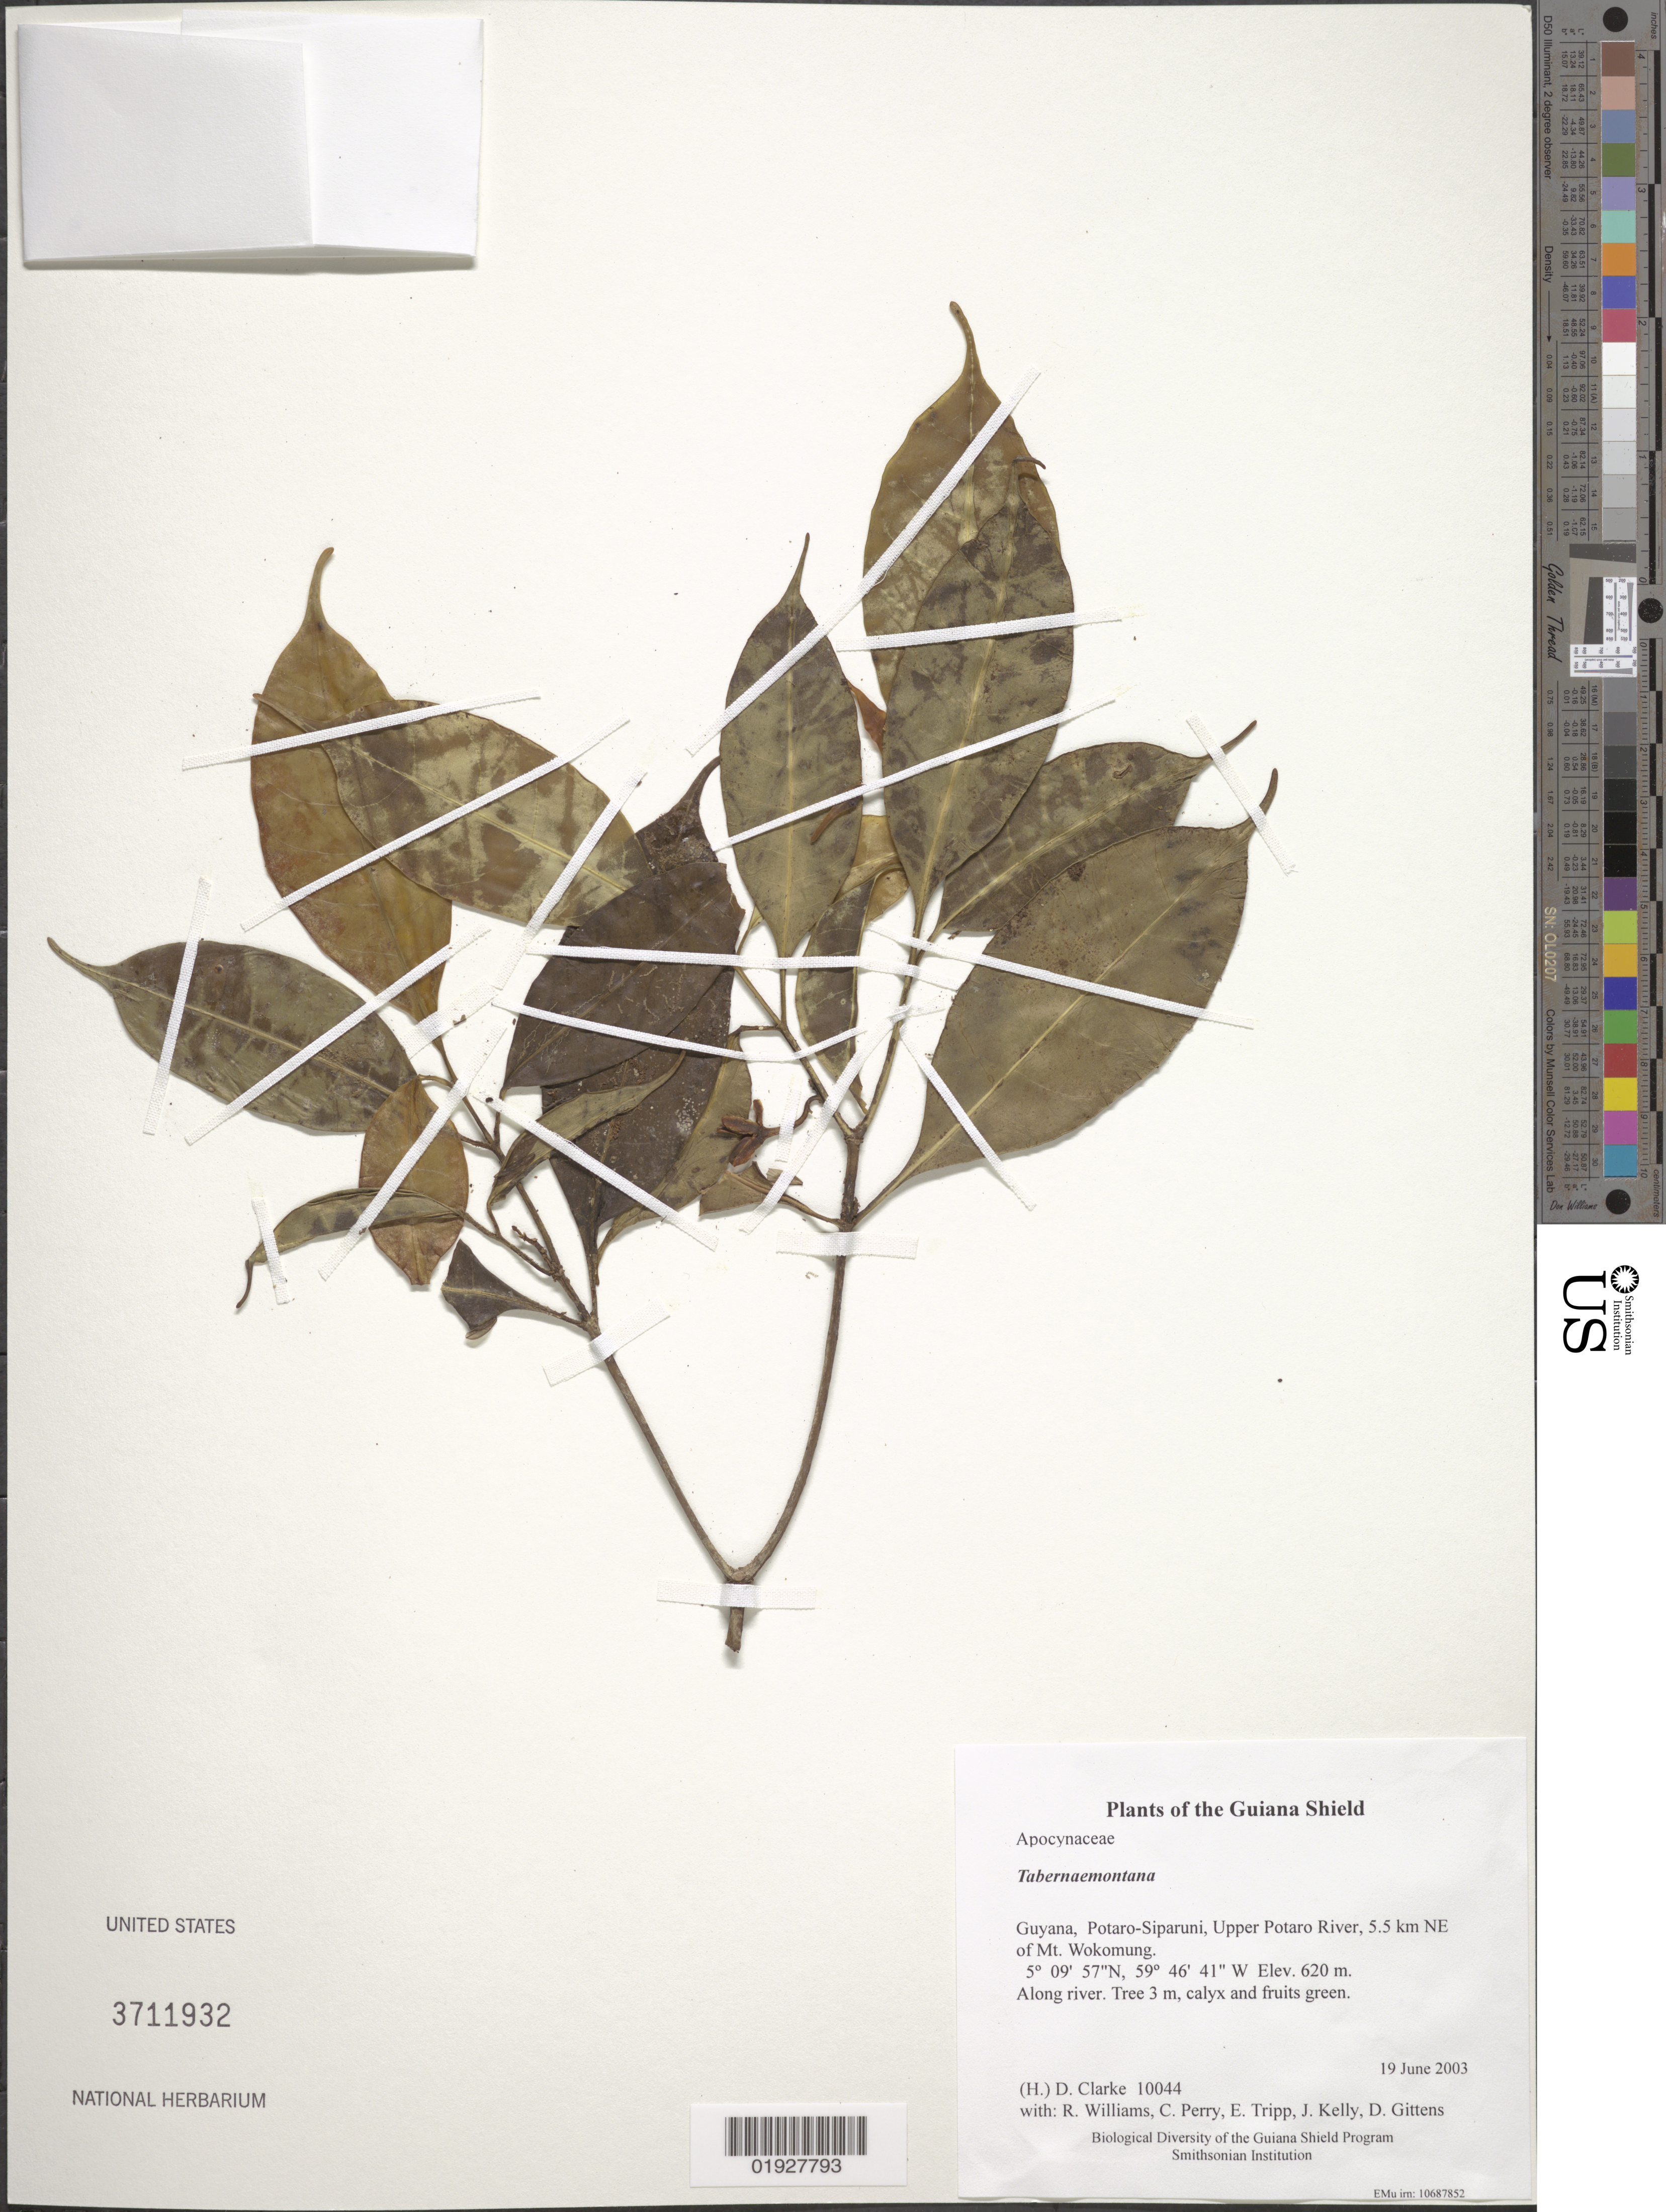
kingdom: Plantae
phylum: Tracheophyta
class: Magnoliopsida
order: Gentianales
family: Apocynaceae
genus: Tabernaemontana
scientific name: Tabernaemontana sp.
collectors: H. D. Clarke, R. Williams, C. Perry, E. Tripp, J. Kelly, D. Gittens & S. R. Stern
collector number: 10044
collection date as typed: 19 June 2003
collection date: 2003-06-19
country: Guyana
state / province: Potaro-Siparuni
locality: Upper Potaro River, 5.5 km NE of Mt. Wokomung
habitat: Along river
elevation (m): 620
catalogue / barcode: US 3711932